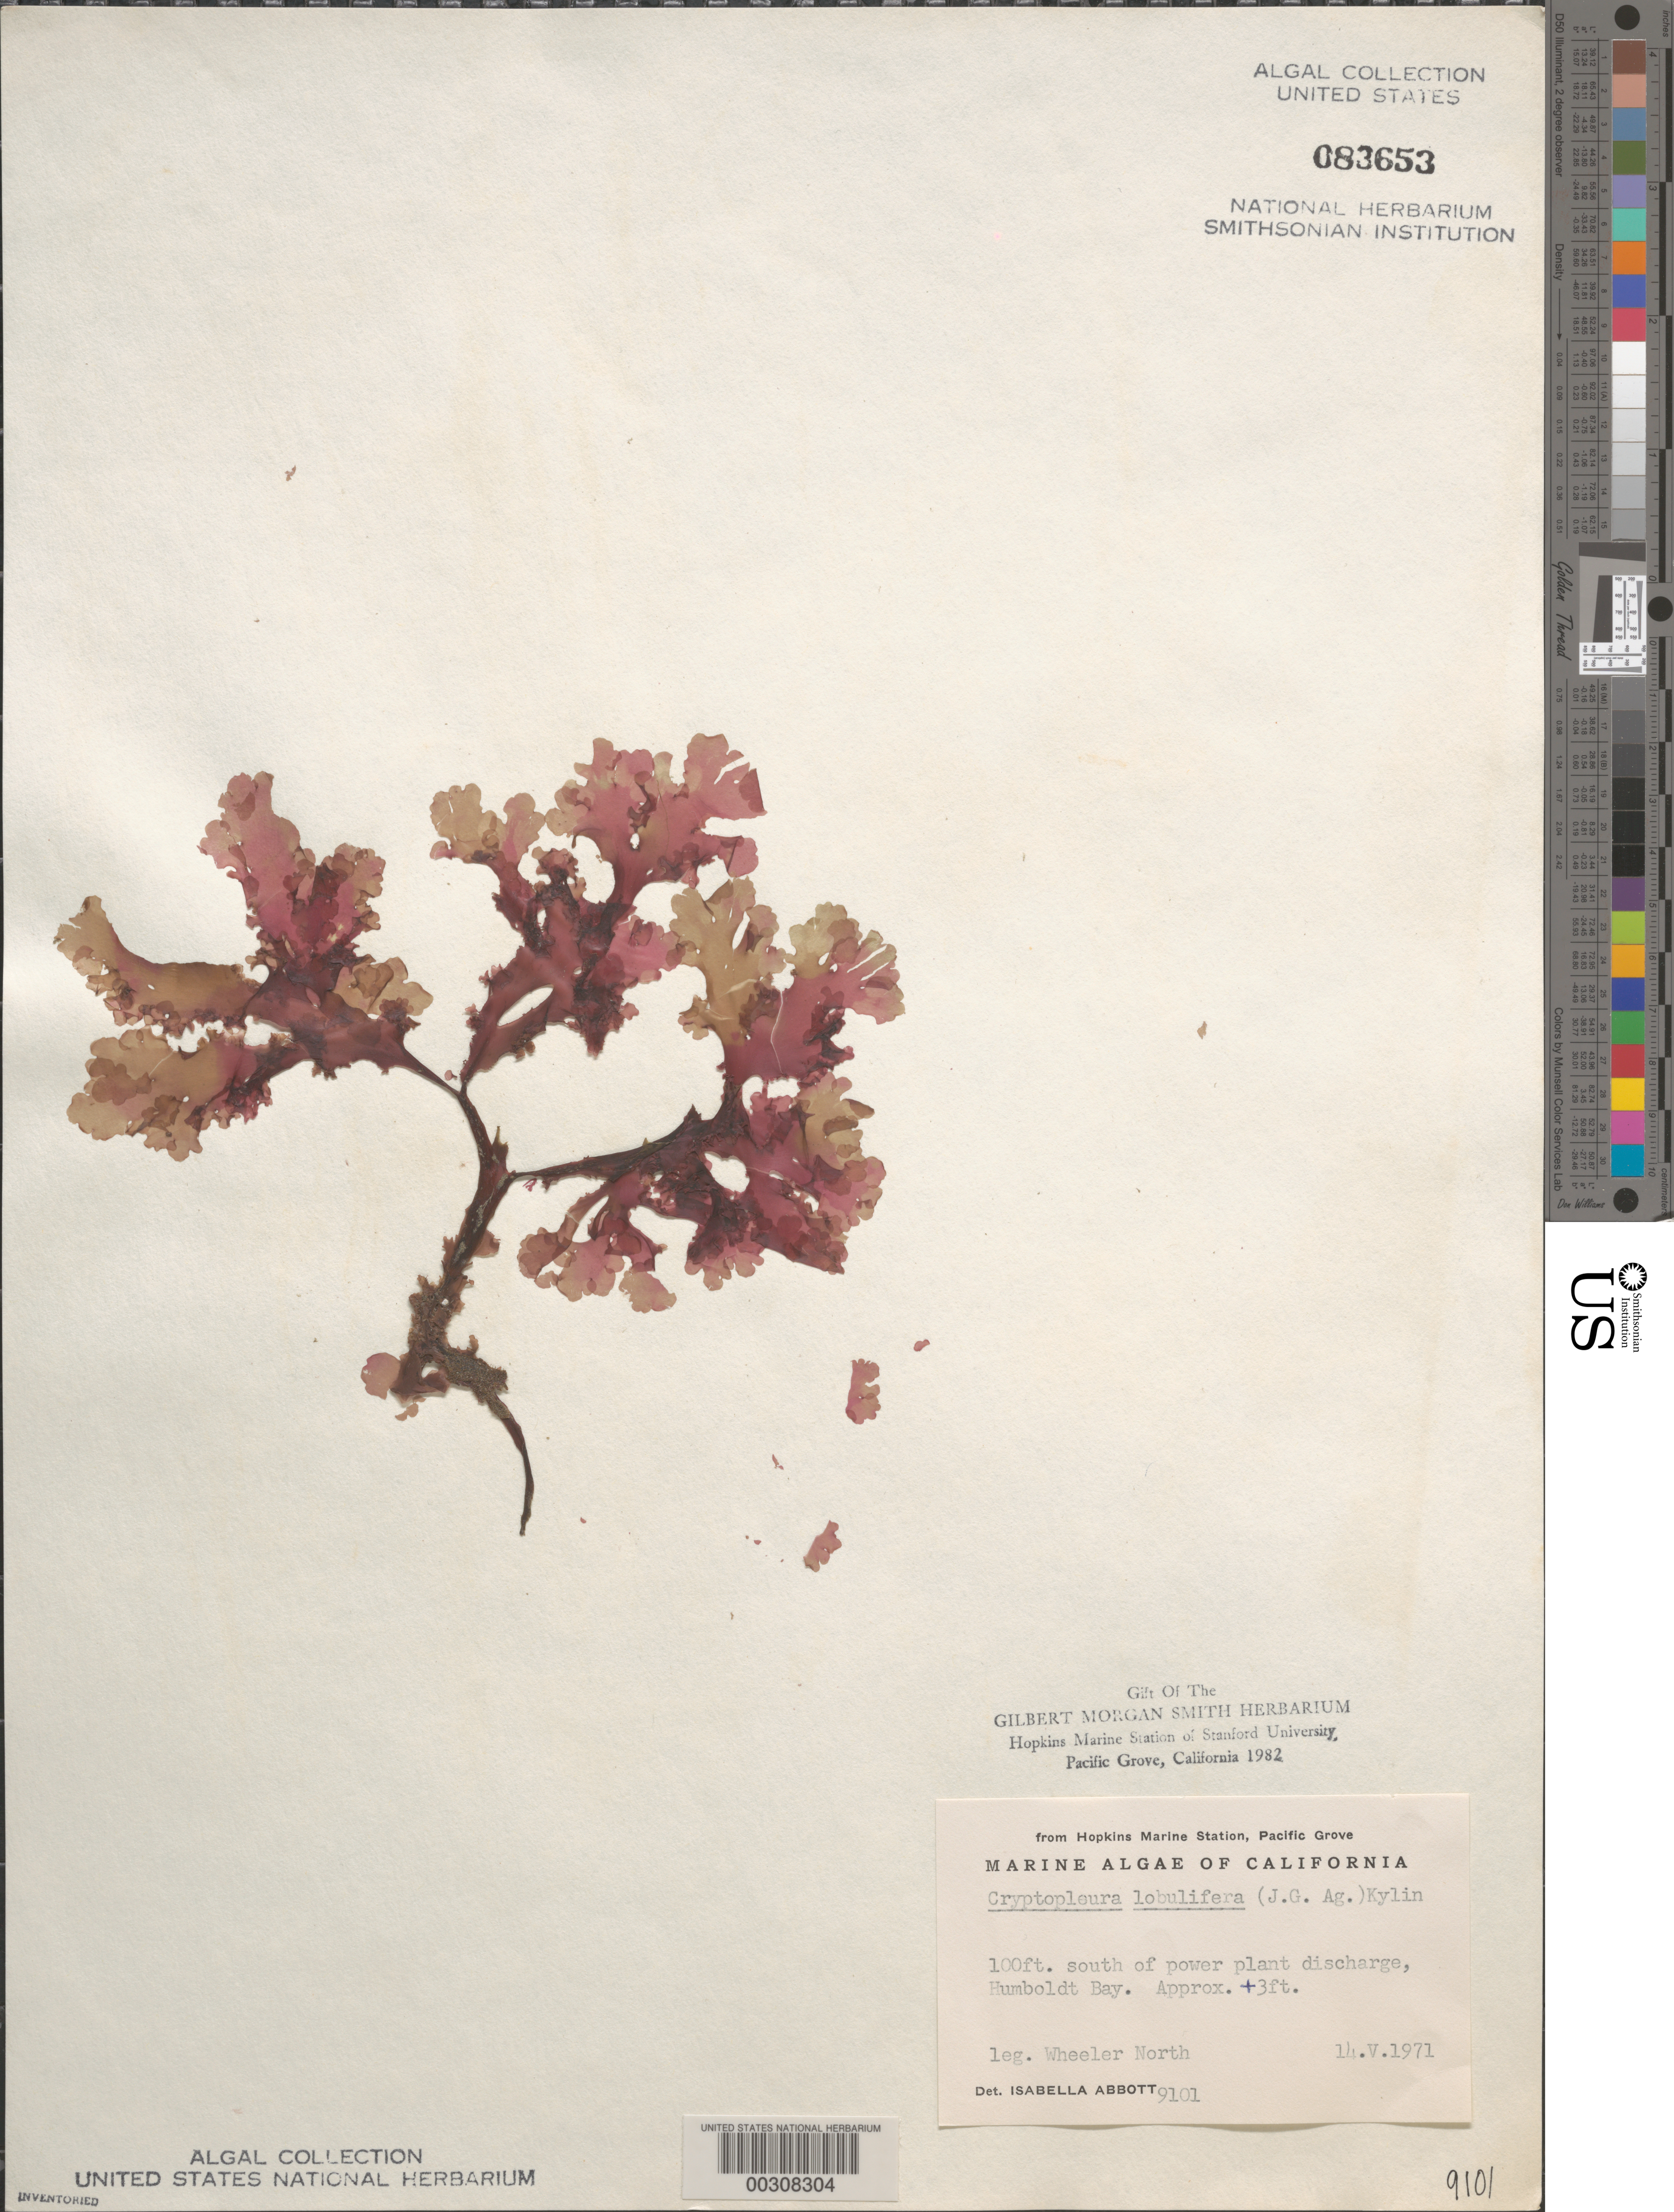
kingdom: Plantae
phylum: Rhodophyta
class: Florideophyceae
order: Ceramiales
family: Delesseriaceae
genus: Cryptopleura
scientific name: Cryptopleura lobulifera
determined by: Abbott, Isabella A.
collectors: W. North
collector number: IAA 9101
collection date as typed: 14 May 1971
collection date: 1971-05-14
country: United States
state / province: California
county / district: Humboldt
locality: Humboldt Bay, south of PG & E discharge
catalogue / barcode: US 83653